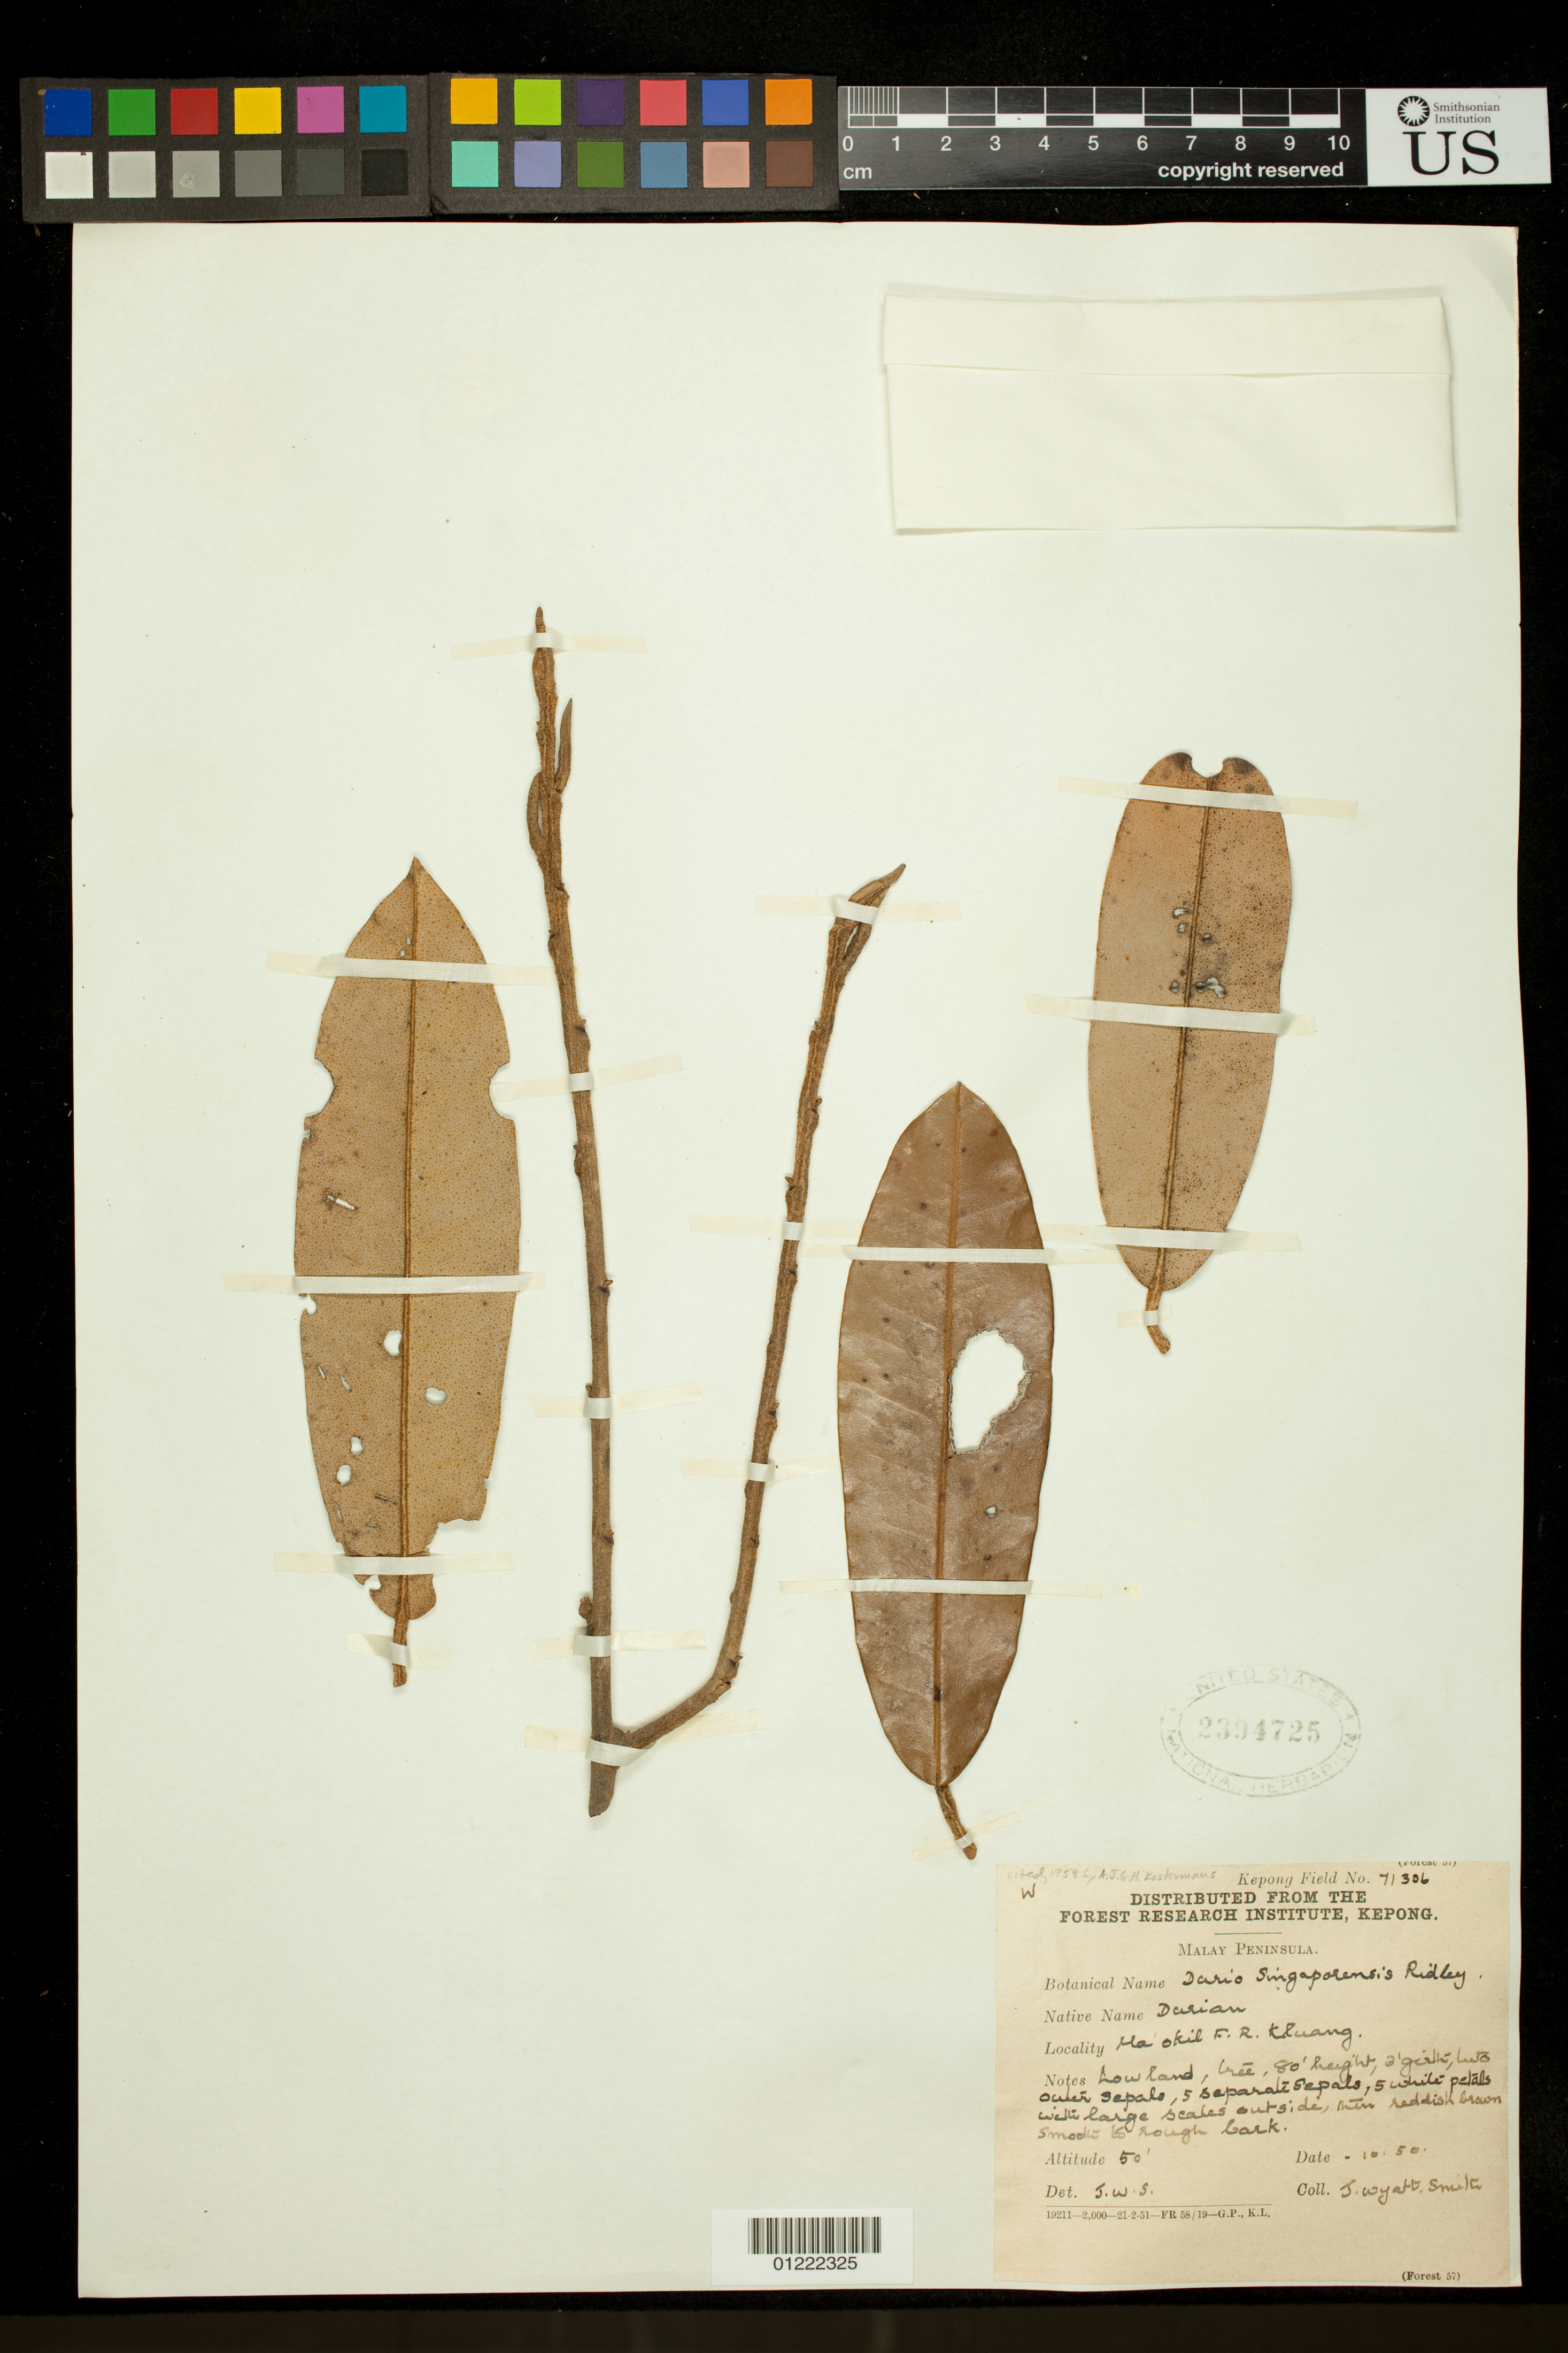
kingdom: Plantae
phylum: Tracheophyta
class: Magnoliopsida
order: Malvales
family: Malvaceae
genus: Durio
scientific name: Durio singaporensis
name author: Ridl.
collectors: J. Wyatt-Smith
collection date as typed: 1950-10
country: Malaysia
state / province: Johor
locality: Malay Peninsula, Ma'Okil Mountain F. R. Kluang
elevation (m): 15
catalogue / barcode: US 2394725